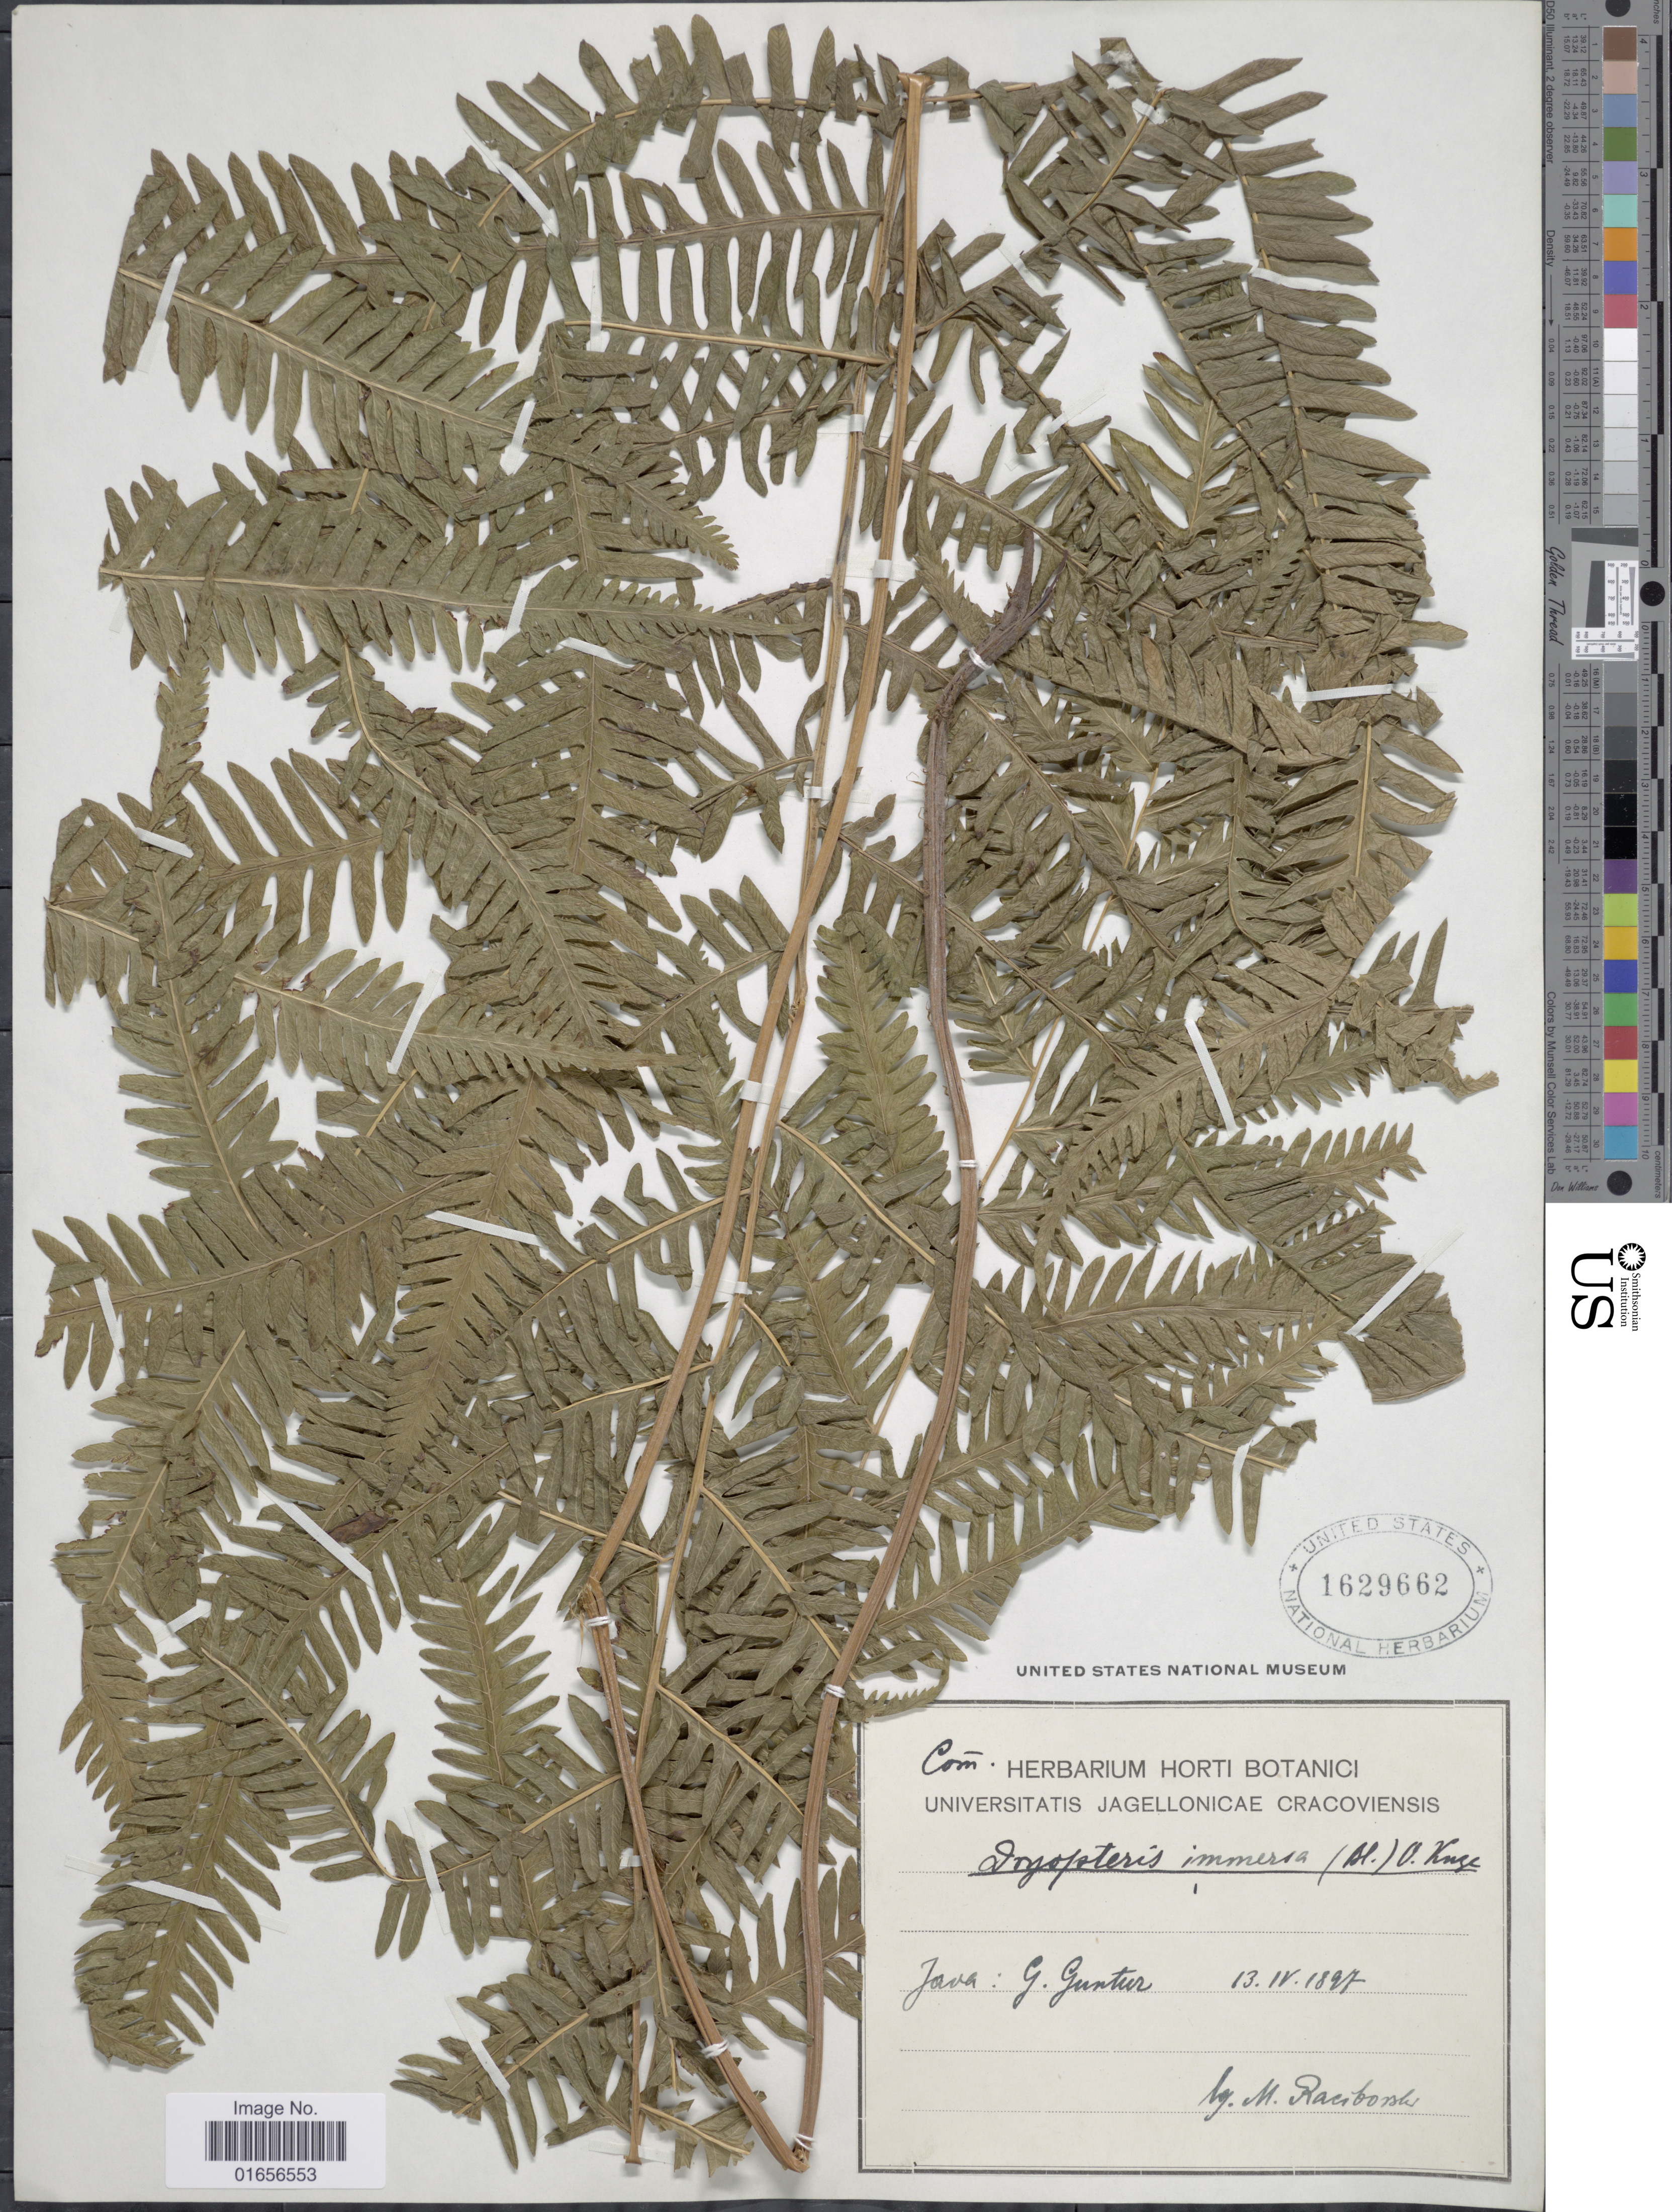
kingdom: Plantae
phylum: Tracheophyta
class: Polypodiopsida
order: Polypodiales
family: Thelypteridaceae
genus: Amphineuron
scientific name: Amphineuron immersum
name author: (Blume) Holttum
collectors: M. Raciborski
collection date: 1897-04-13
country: Indonesia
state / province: Java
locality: Java: G. Guntur [interpreted]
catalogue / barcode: US 1629662